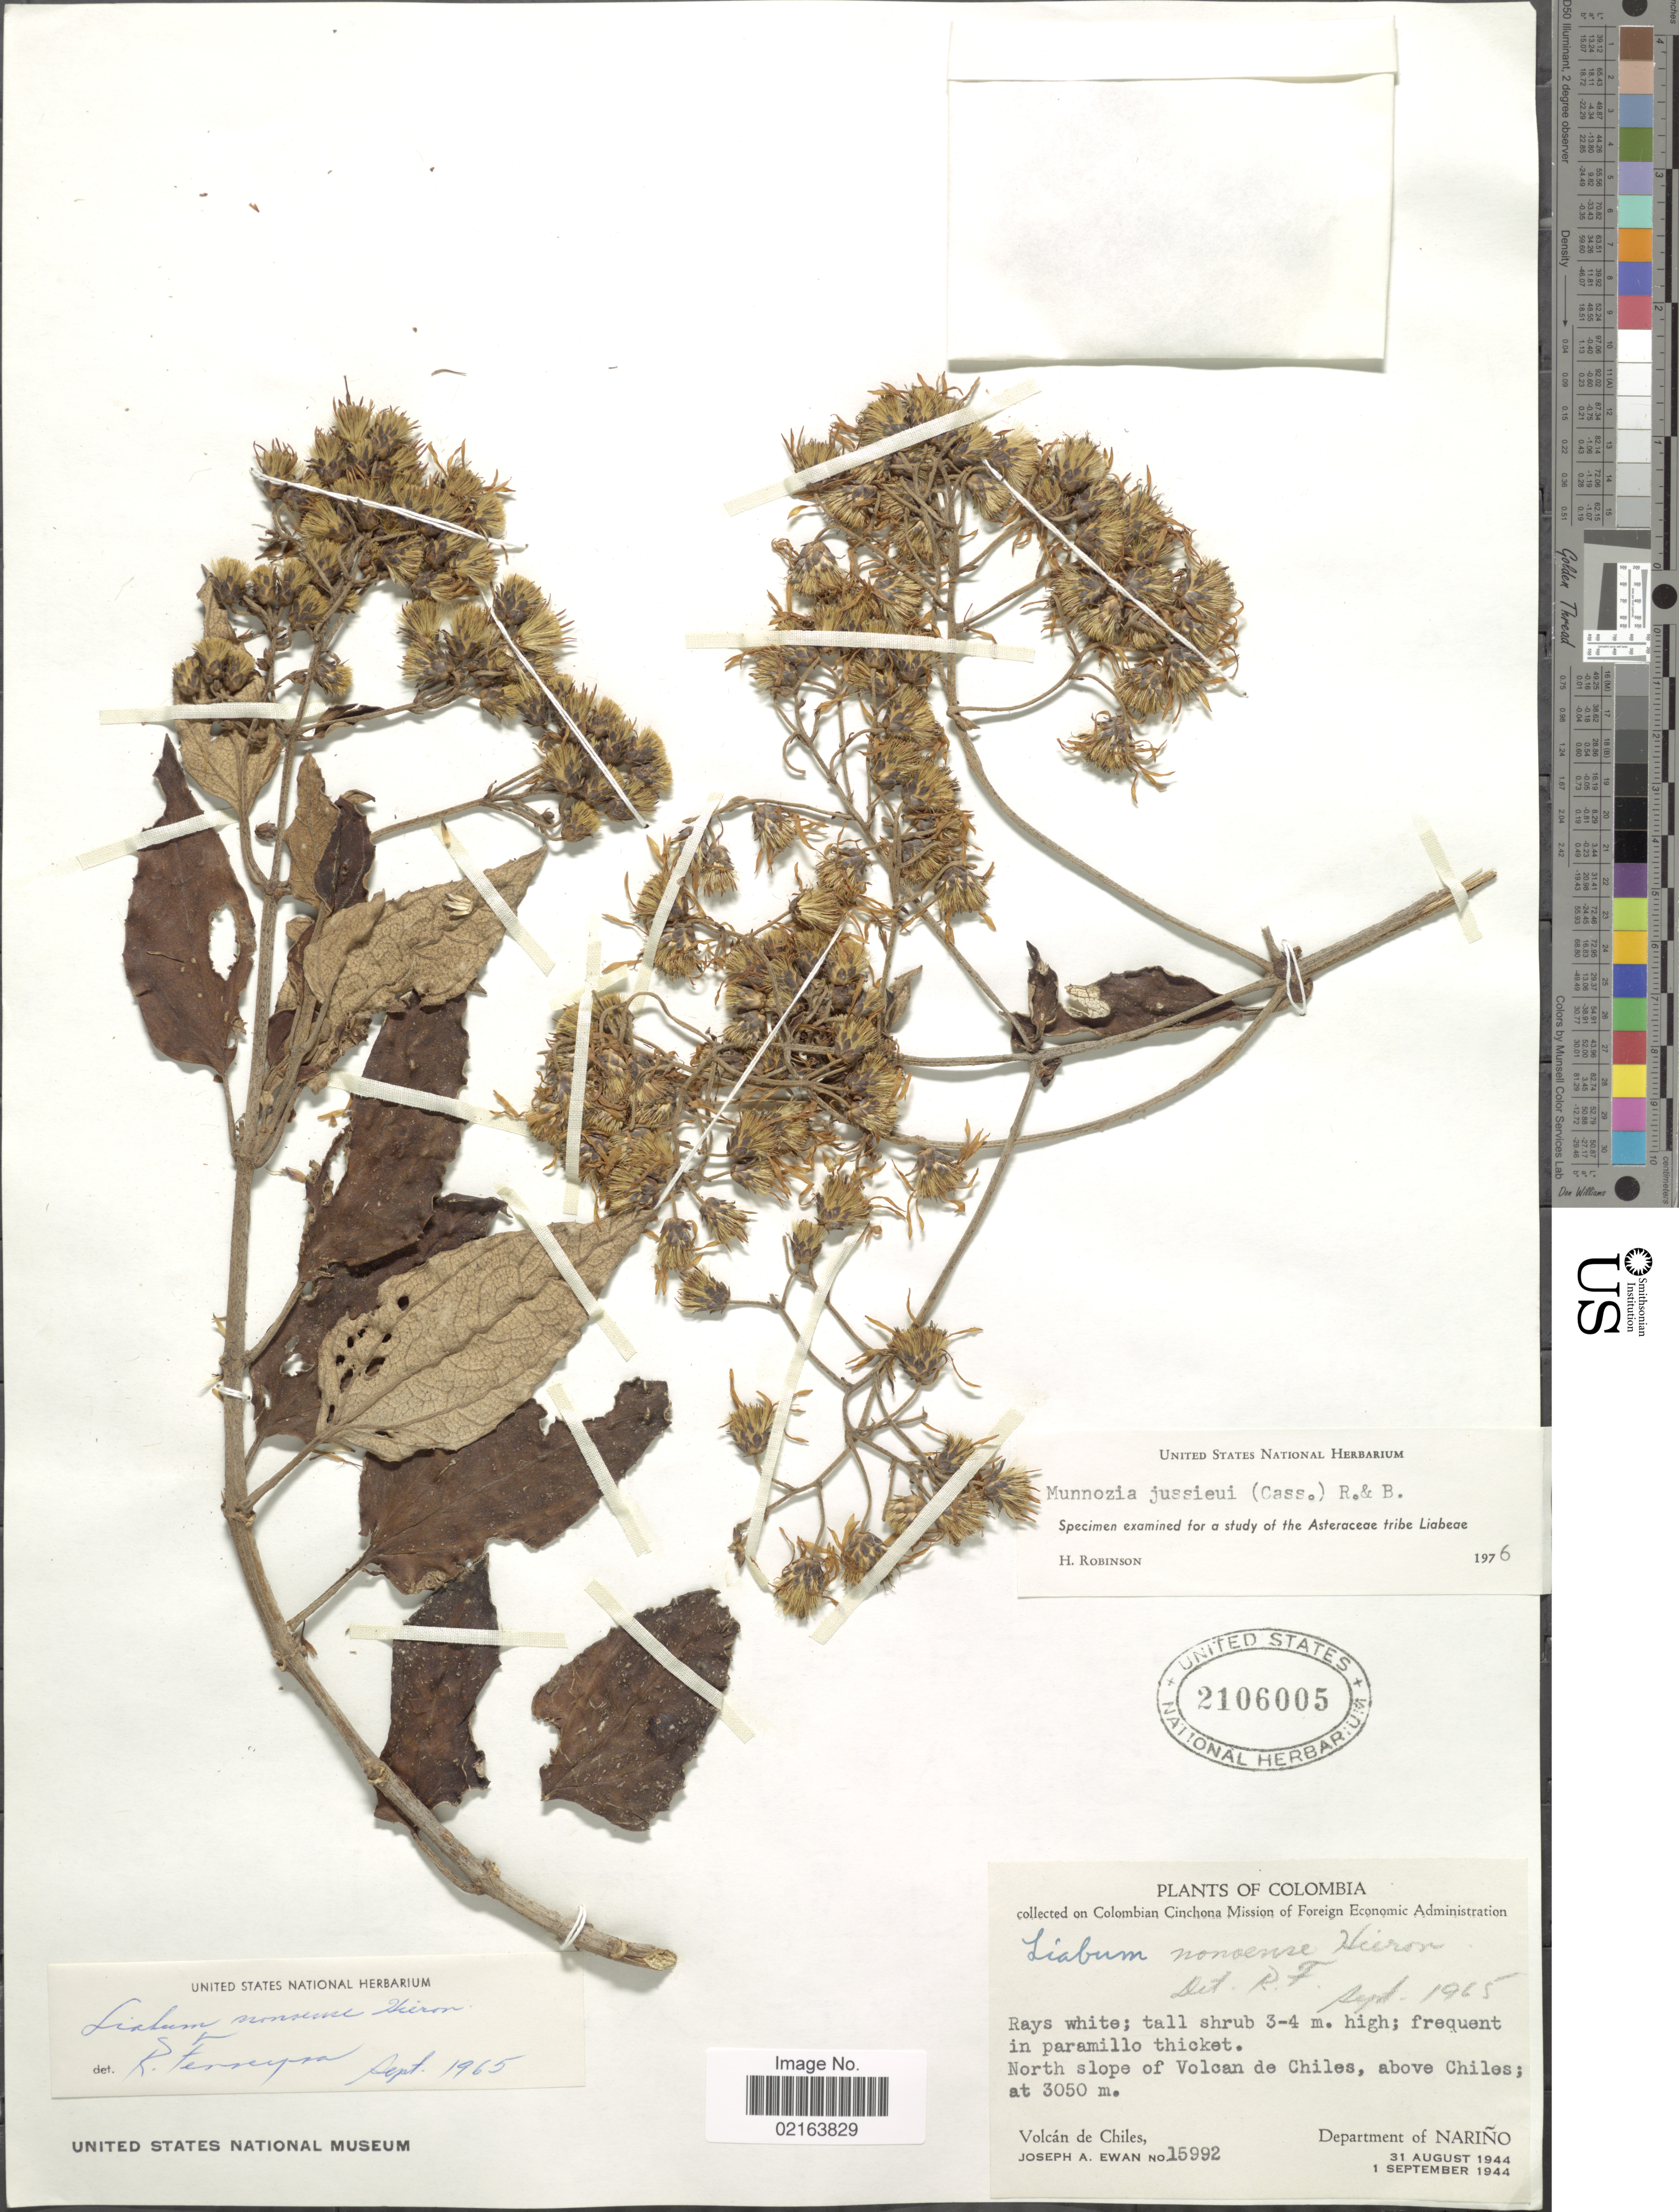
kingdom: Plantae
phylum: Tracheophyta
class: Magnoliopsida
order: Asterales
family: Asteraceae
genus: Munnozia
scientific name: Munnozia jussieui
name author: (Cass.) H. Rob. & Brettell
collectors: J. A. Ewan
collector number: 15992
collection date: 1944-08-31/1944-09-01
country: Colombia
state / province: Nariño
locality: North slope of Volcan de Chiles, above Chiles, Volcan de Chiles, Department of Narino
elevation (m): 3050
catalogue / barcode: US 2106005